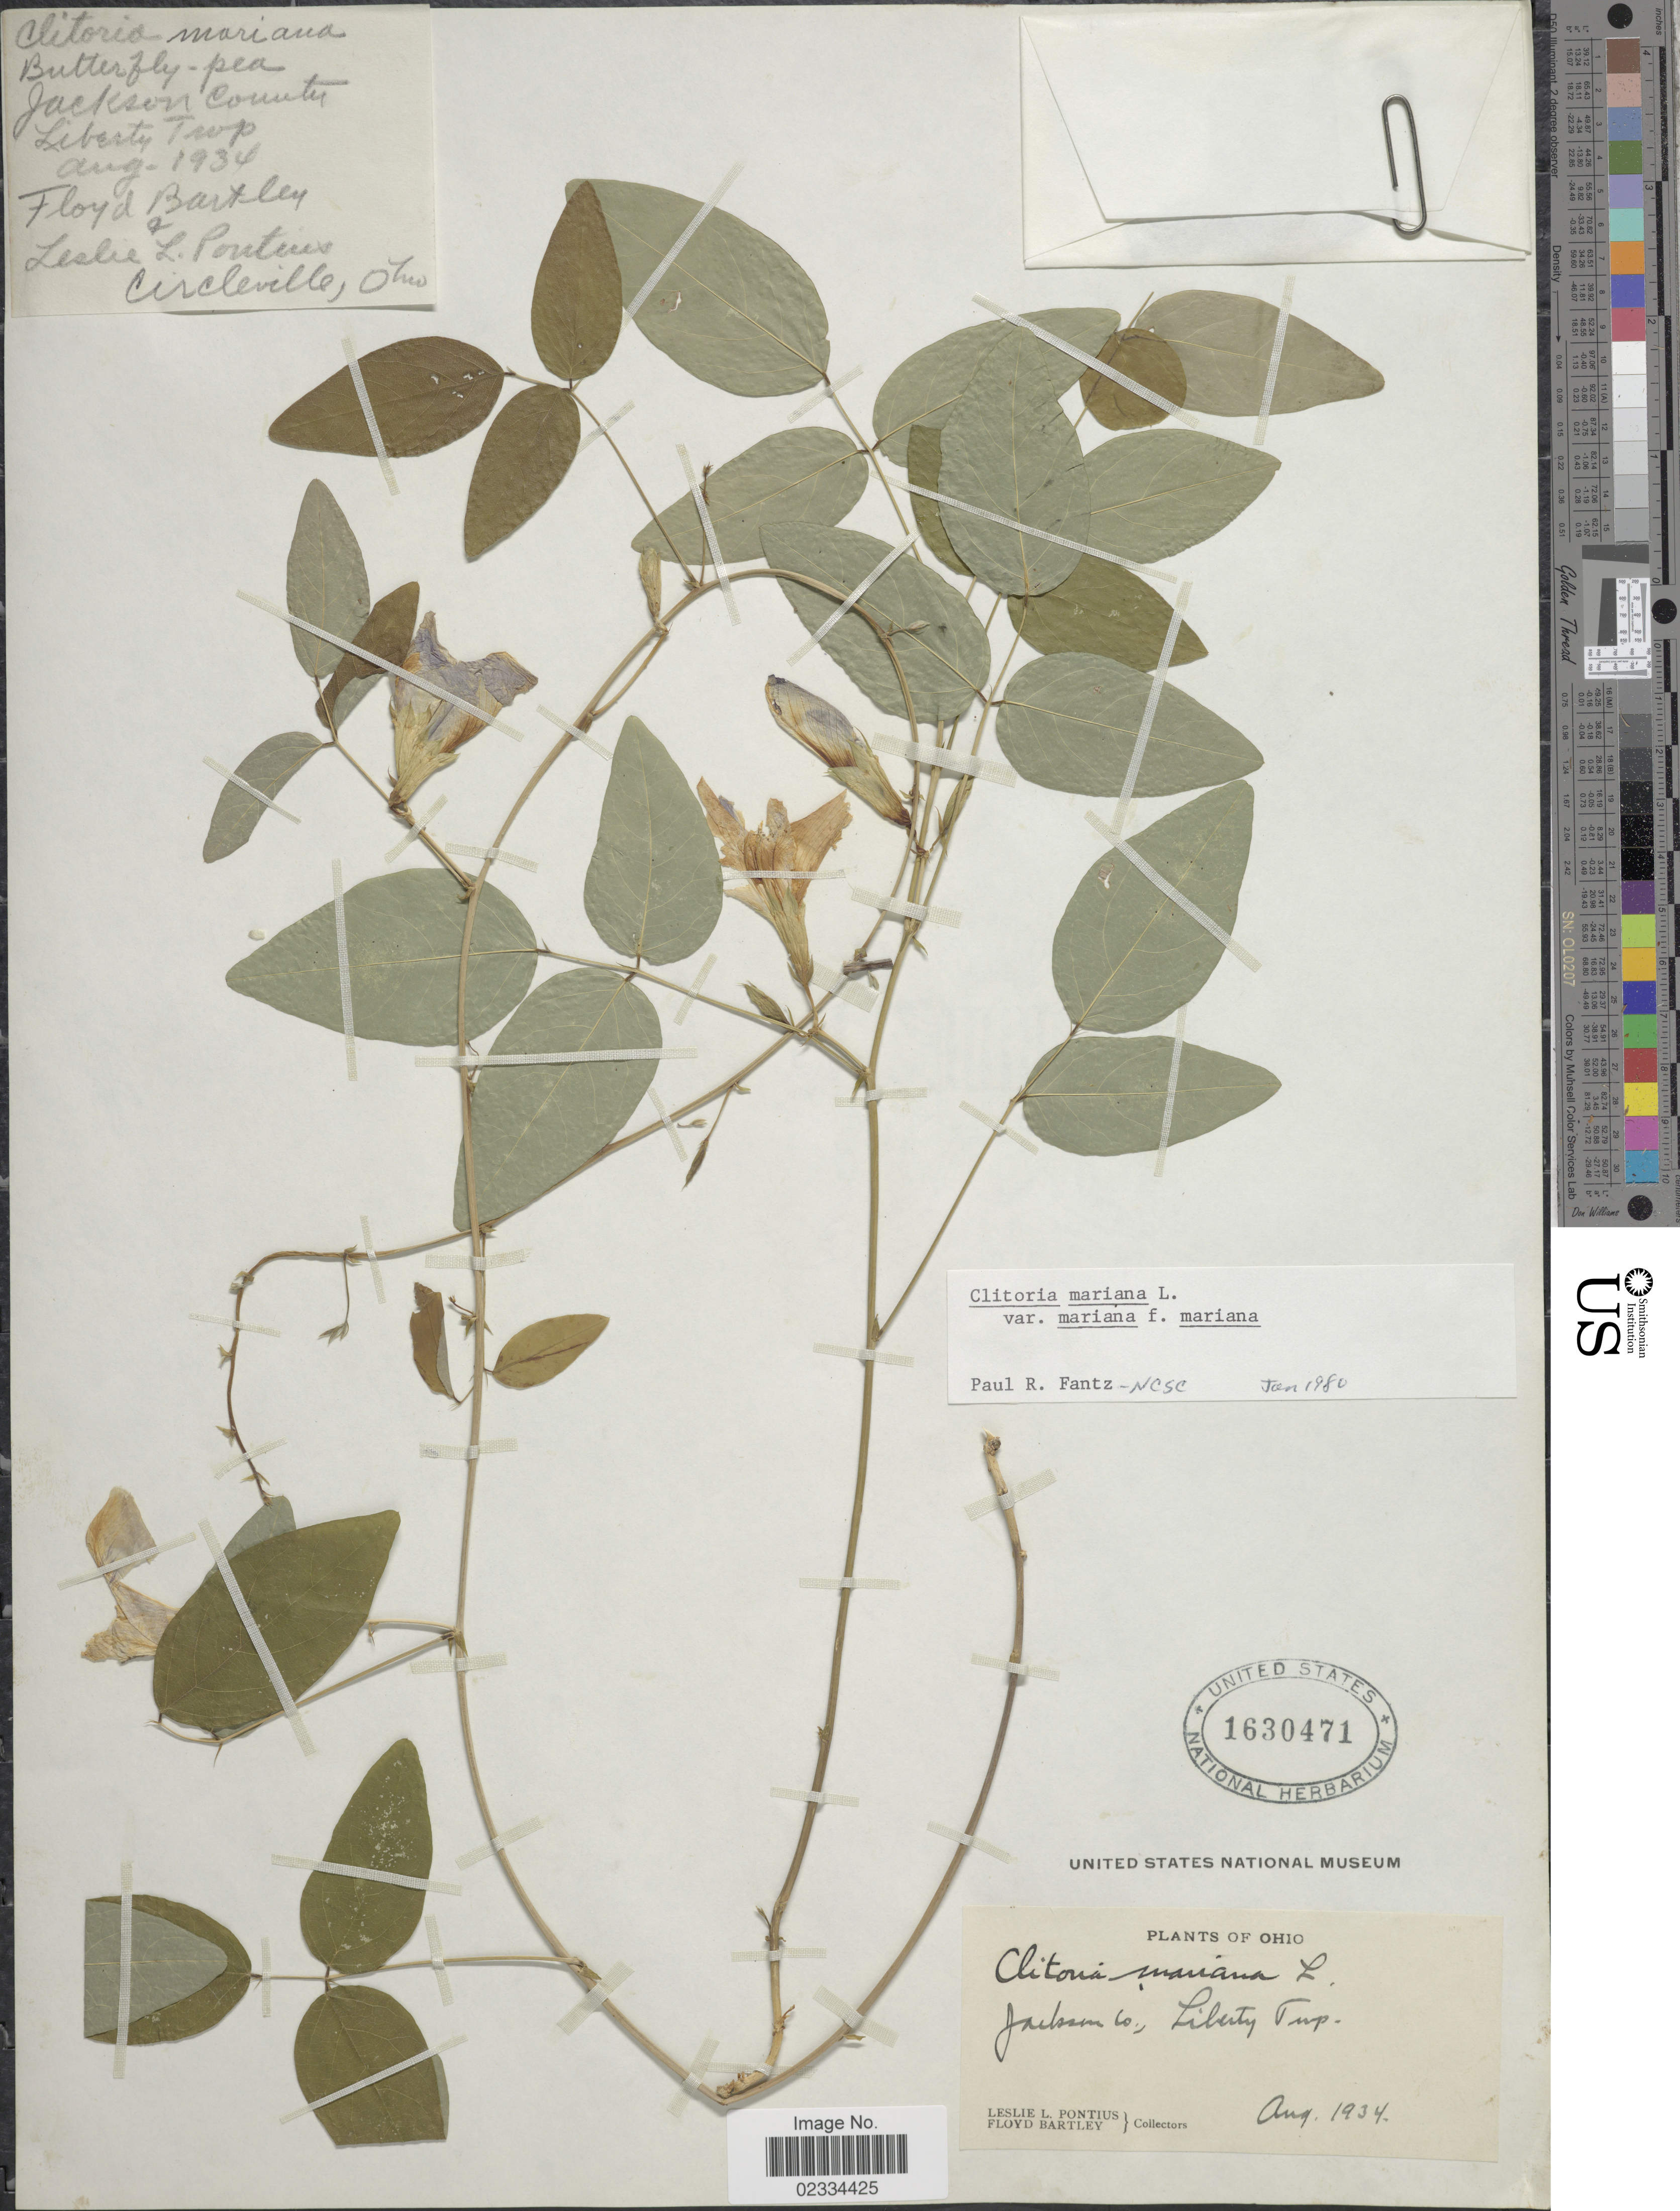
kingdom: Plantae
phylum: Tracheophyta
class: Magnoliopsida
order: Fabales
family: Fabaceae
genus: Clitoria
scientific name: Clitoria mariana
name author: L.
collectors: L. Pontius & F. Bartley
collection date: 1934-08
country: United States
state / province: Ohio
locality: Jackson Co., Liberty Twp.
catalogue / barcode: US 1630471